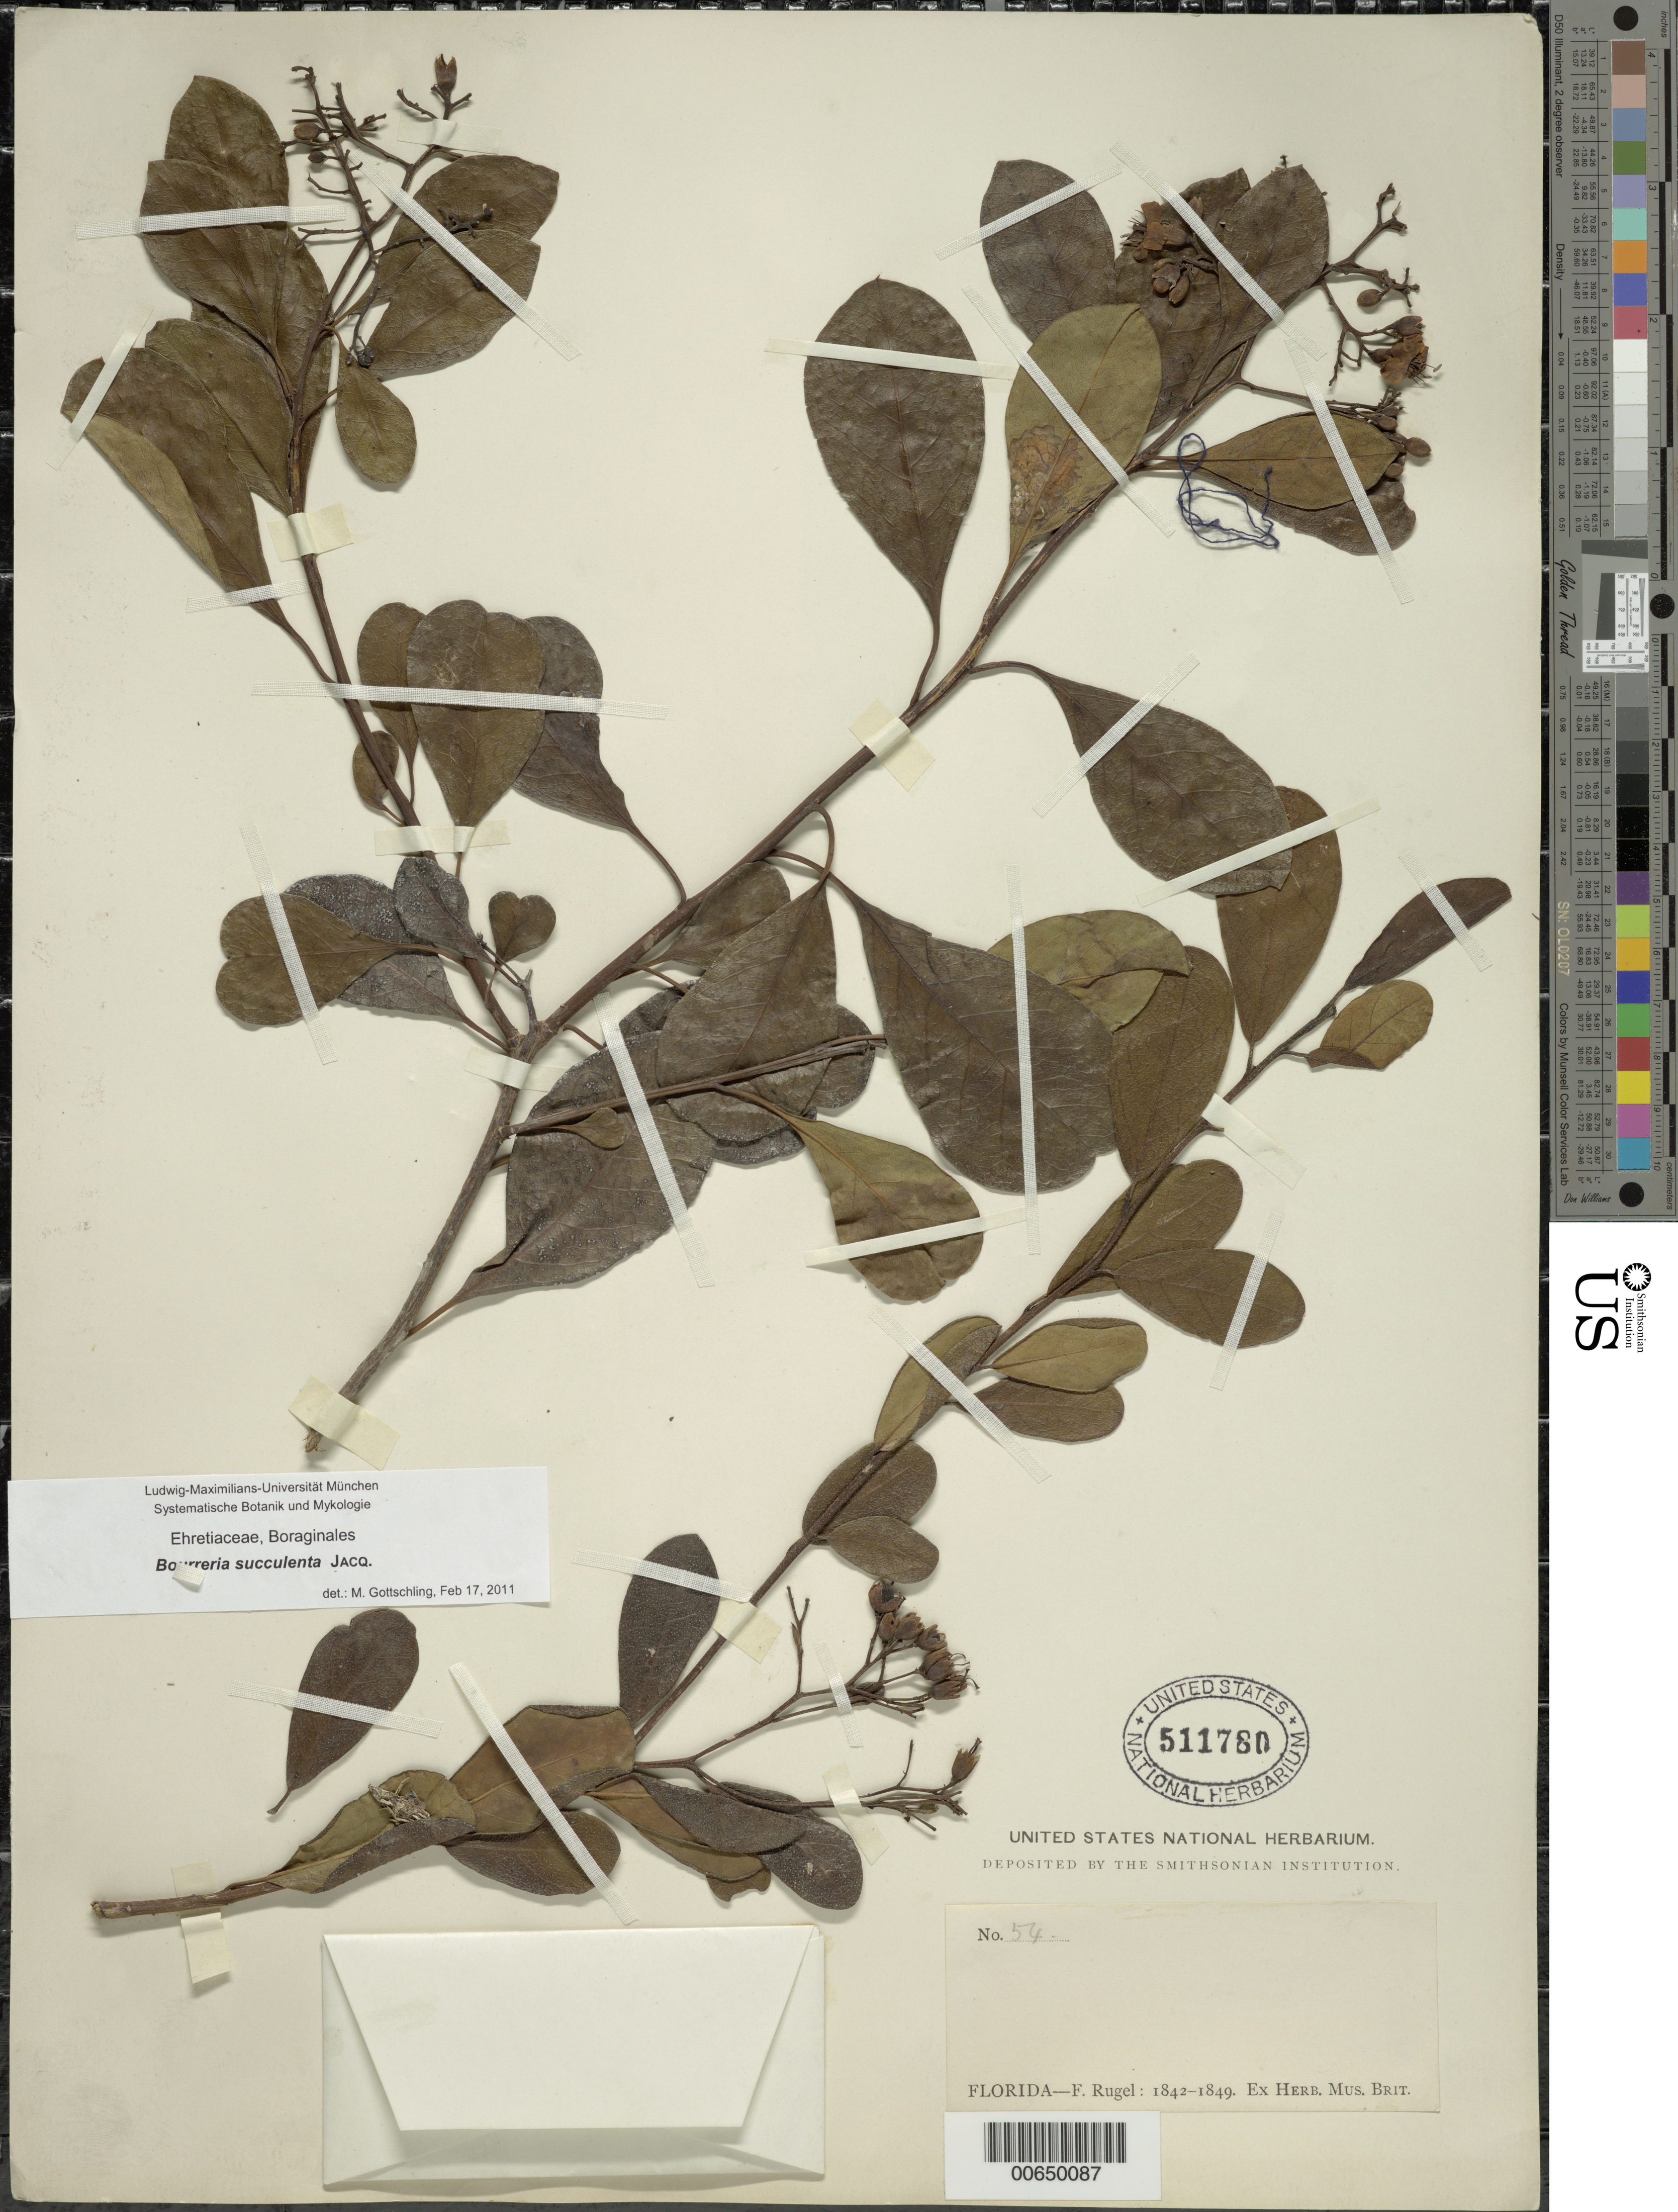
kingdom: Plantae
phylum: Tracheophyta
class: Magnoliopsida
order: Boraginales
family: Ehretiaceae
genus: Bourreria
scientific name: Bourreria succulenta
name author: Jacq.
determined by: Gottschling, Marc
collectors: F. Rugel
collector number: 54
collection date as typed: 1842 to -- --- 1849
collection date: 1842/1849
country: United States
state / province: Florida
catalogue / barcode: US 511780